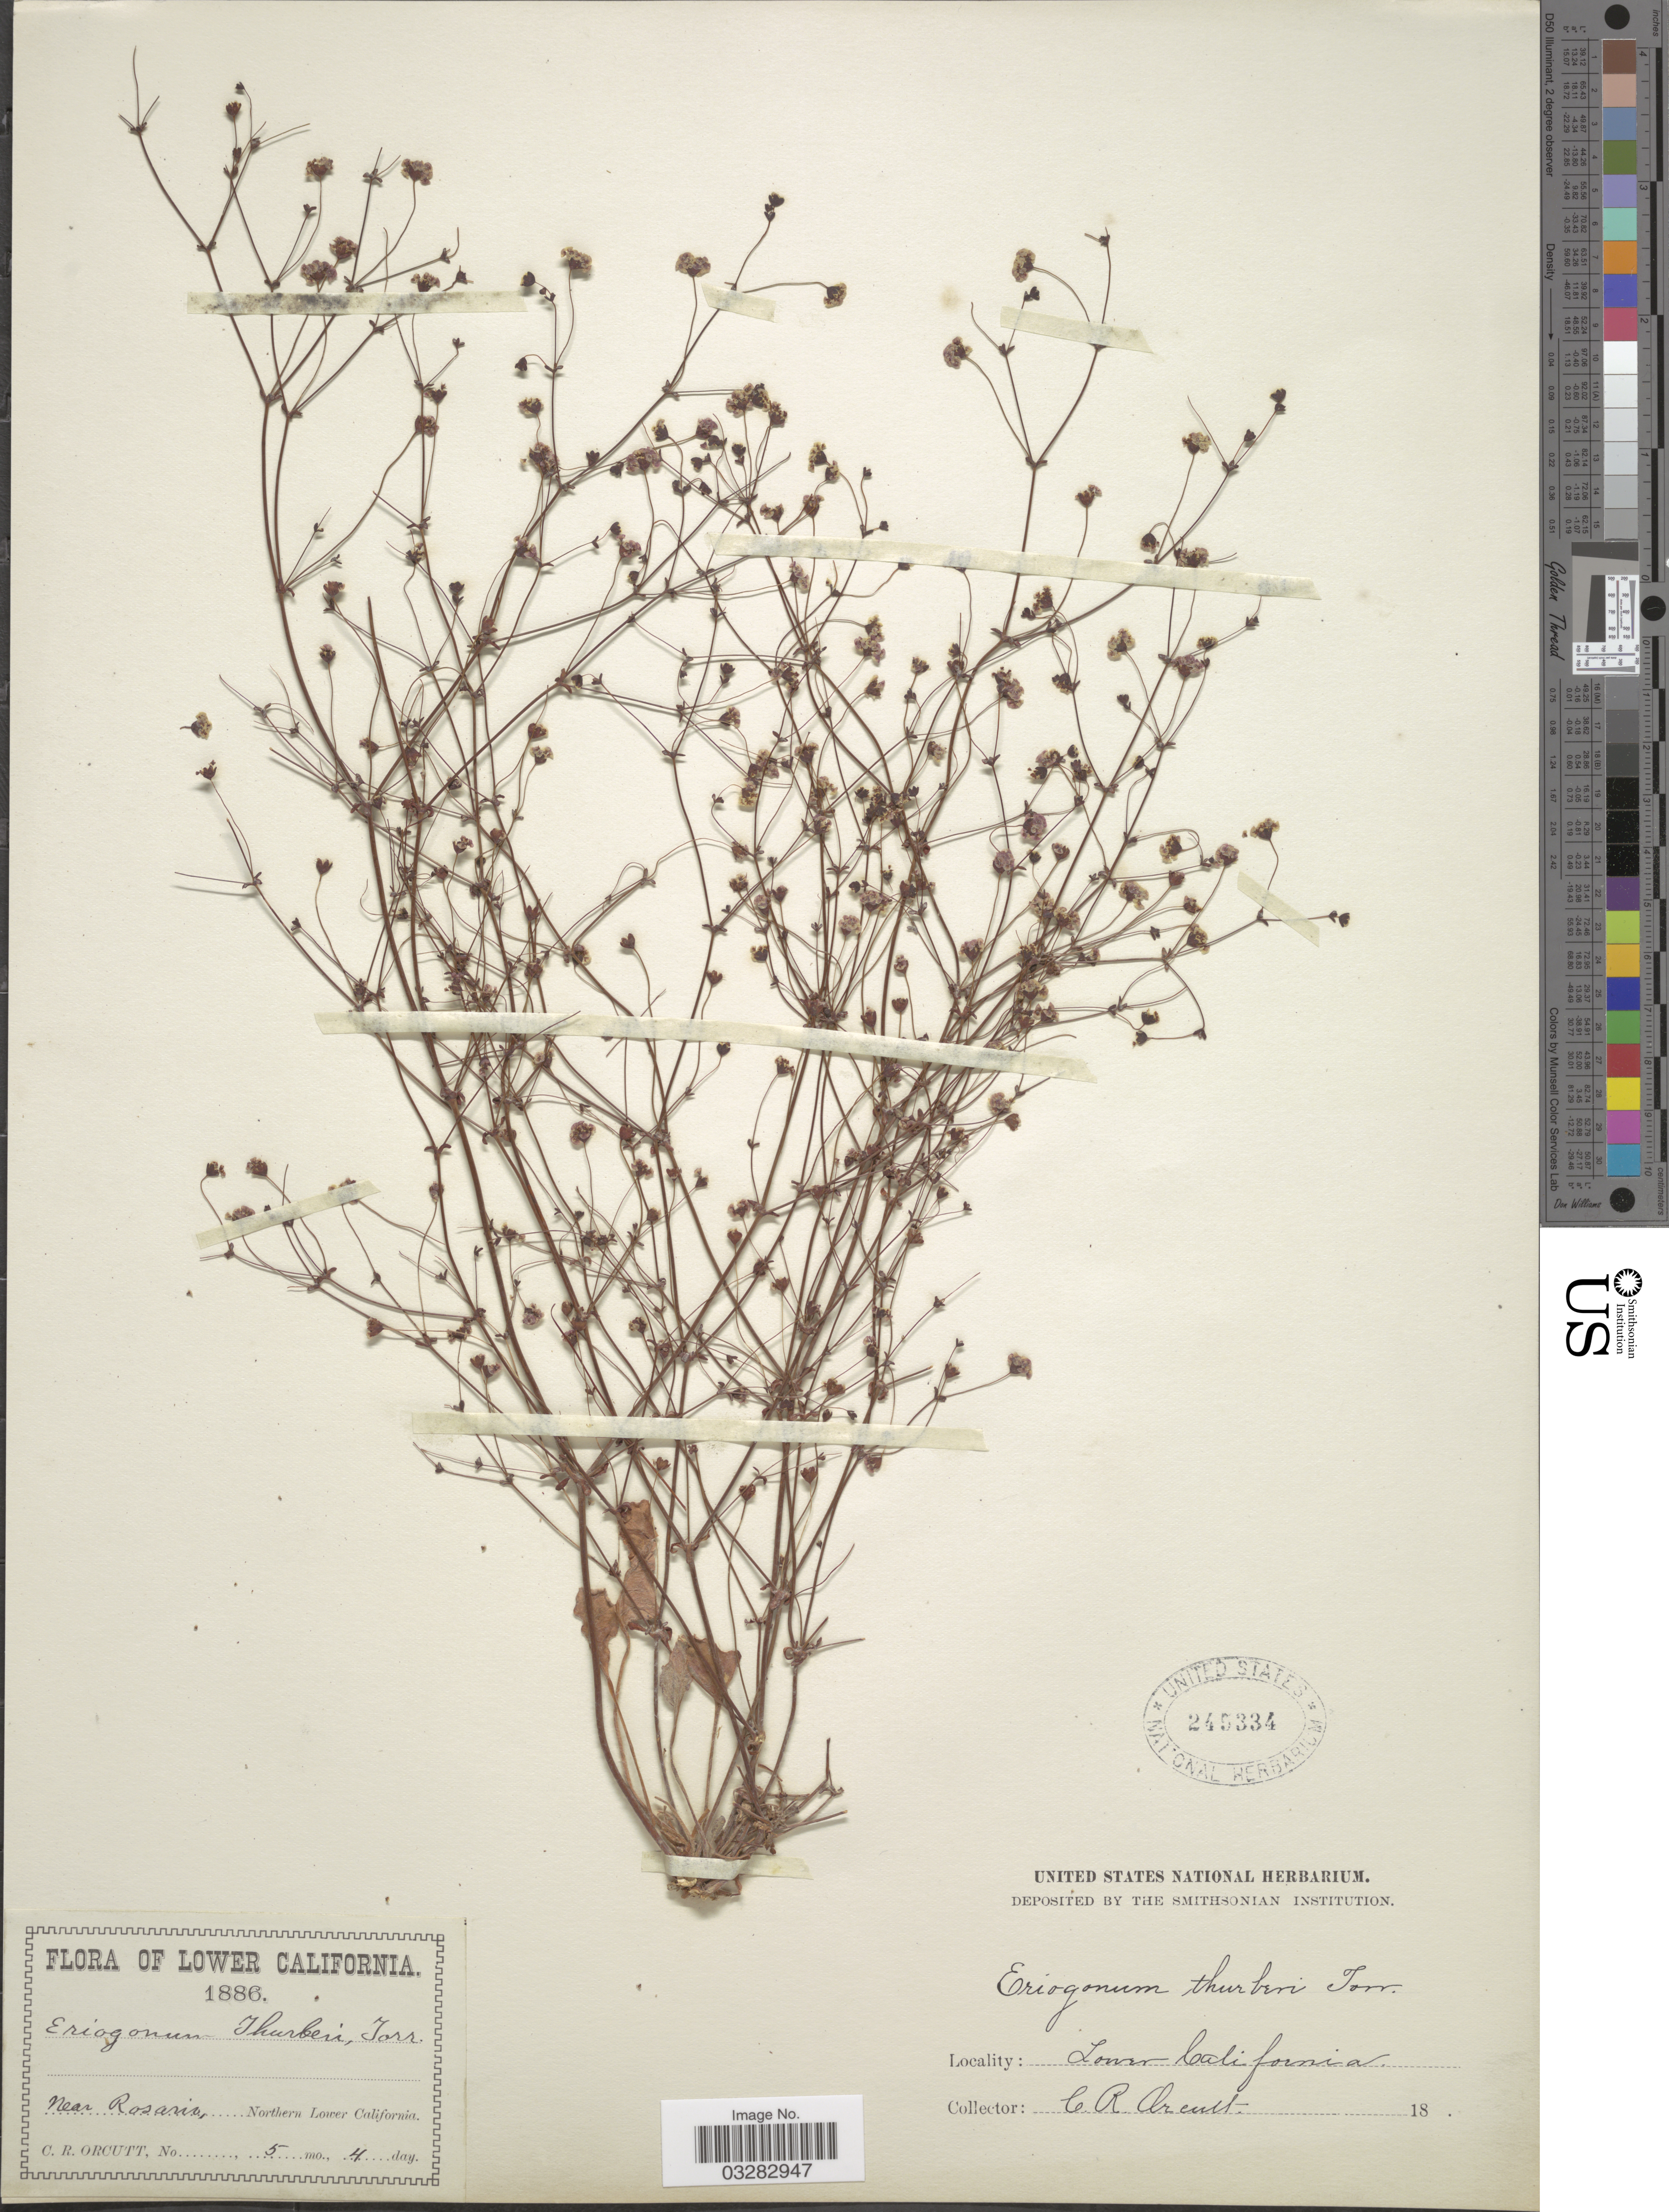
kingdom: Plantae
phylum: Tracheophyta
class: Magnoliopsida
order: Caryophyllales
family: Polygonaceae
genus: Eriogonum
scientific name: Eriogonum thurberi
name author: Torr.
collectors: C. R. Orcutt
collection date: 1886-05-04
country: Mexico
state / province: Baja California Norte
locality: Lower California. Near Rosaria, Northern Lower California.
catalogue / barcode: US 245334